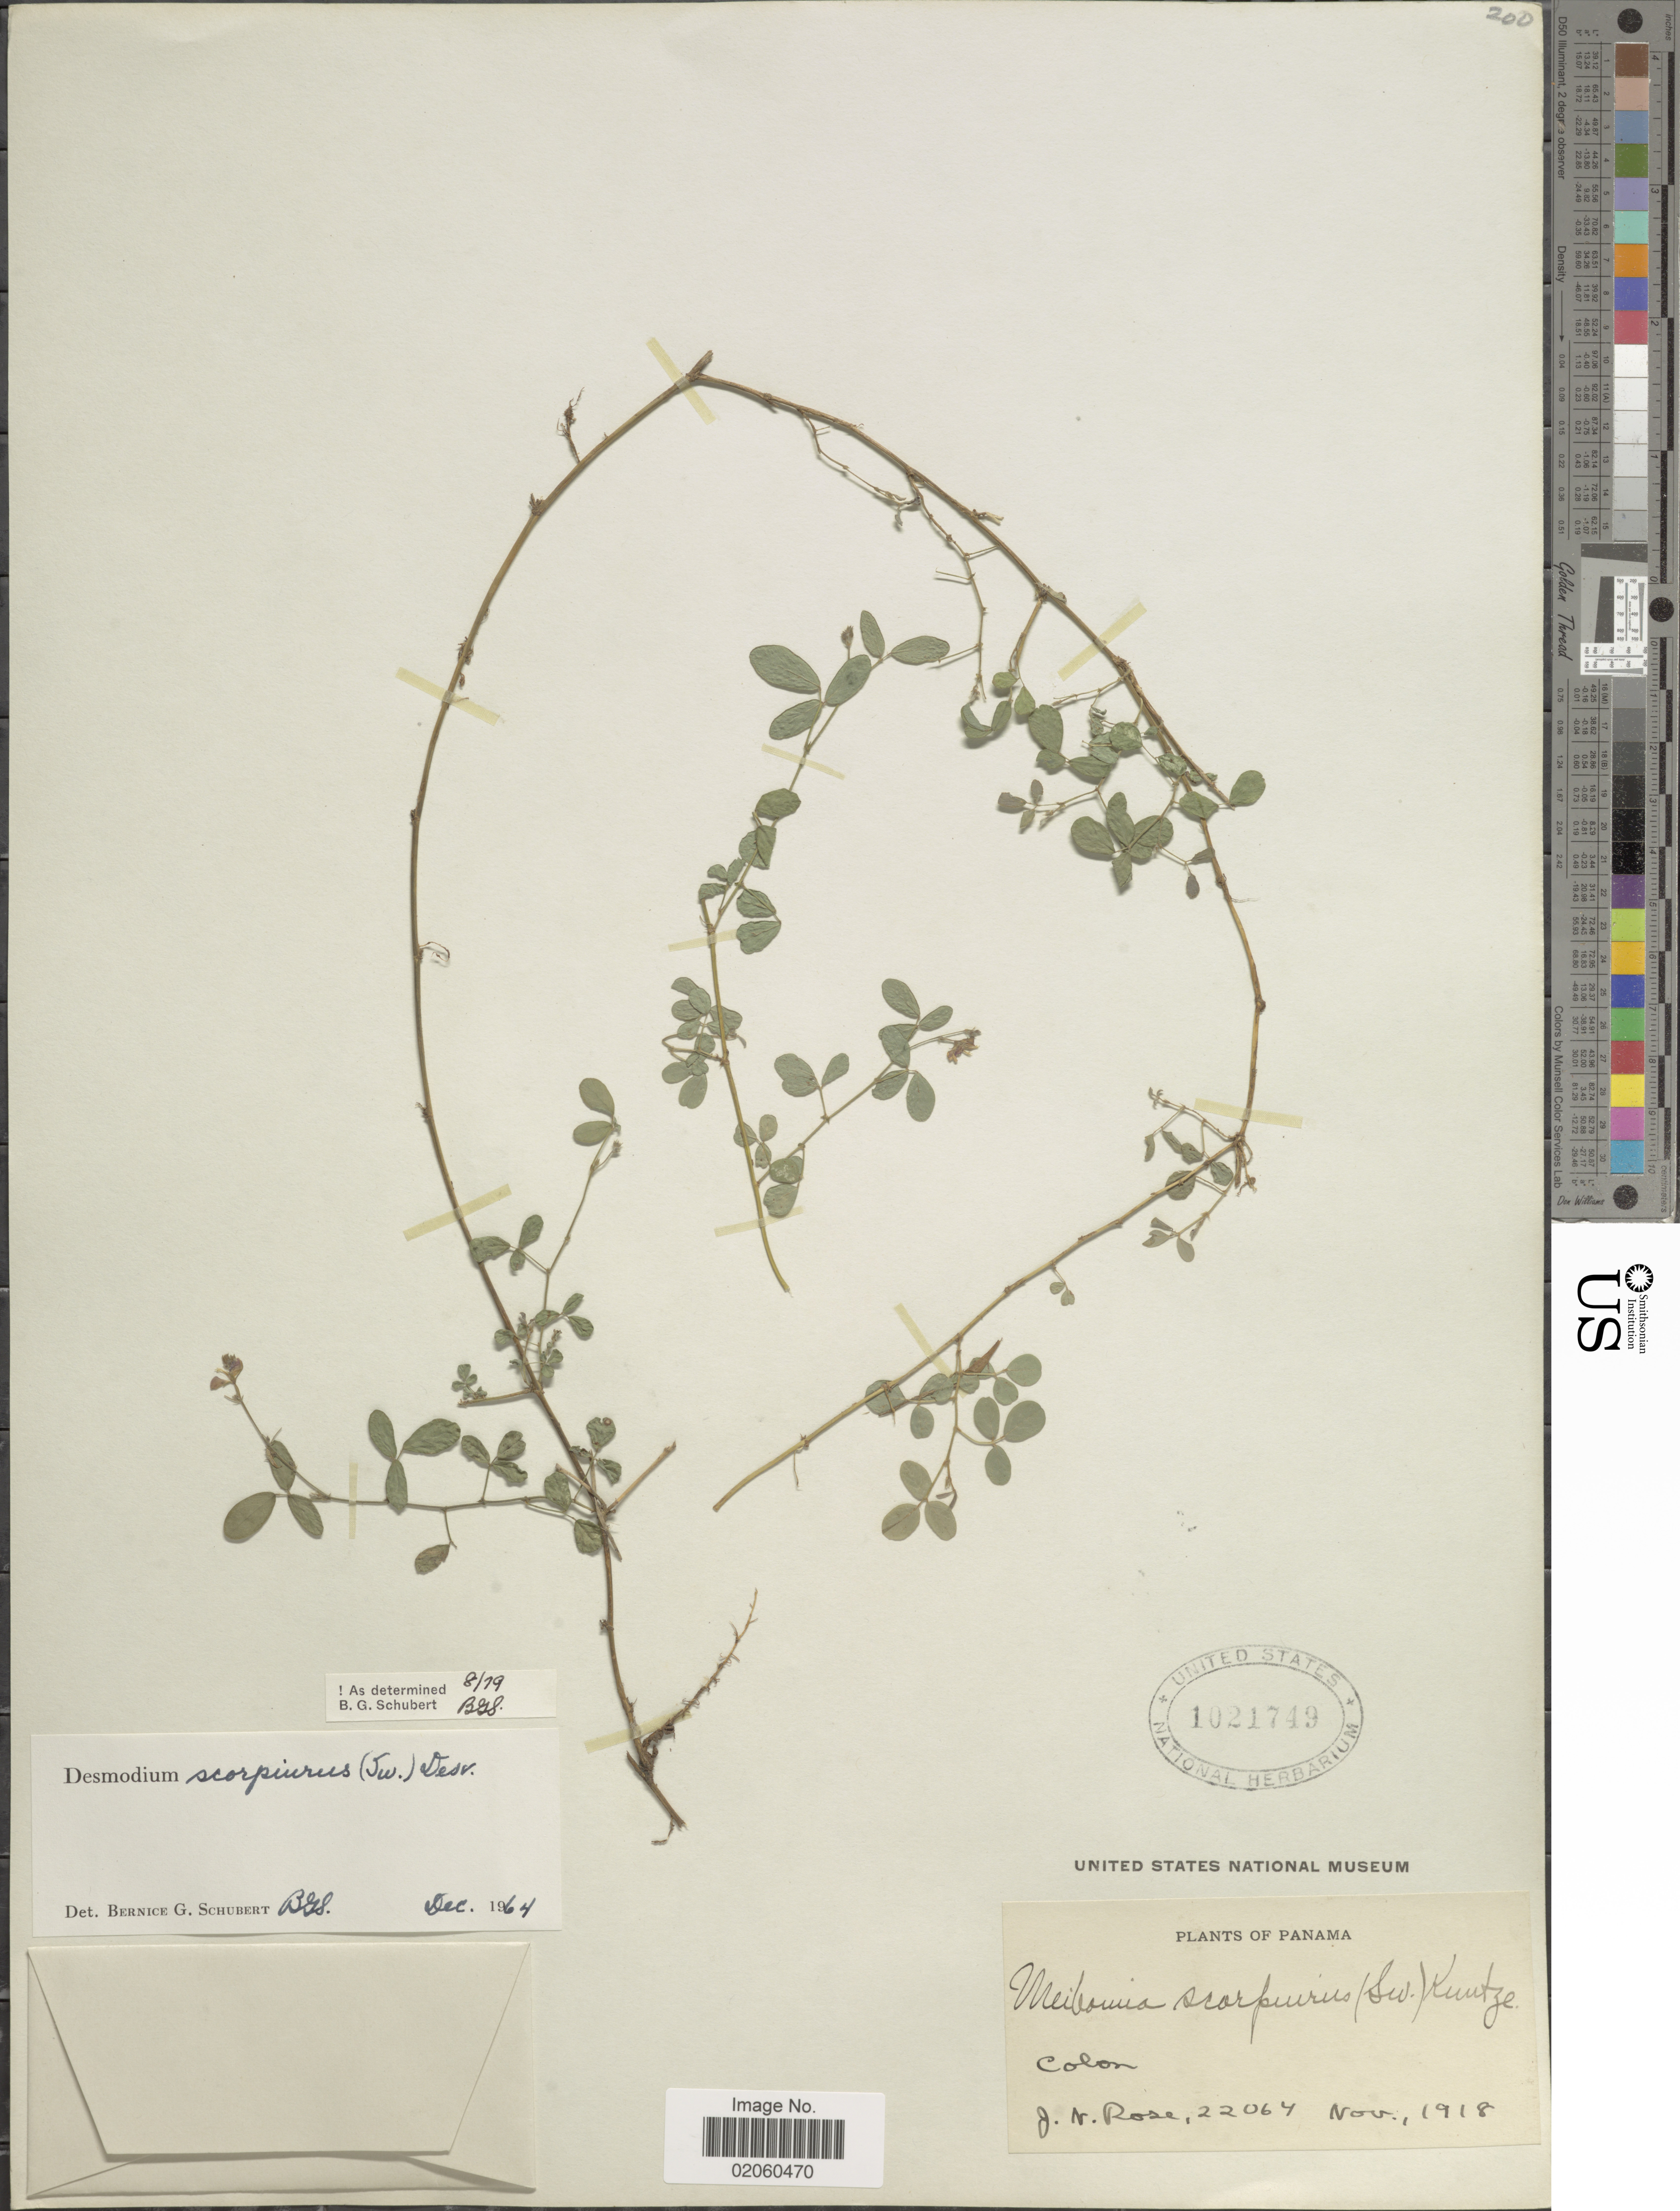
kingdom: Plantae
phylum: Tracheophyta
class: Magnoliopsida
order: Fabales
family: Fabaceae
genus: Desmodium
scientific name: Desmodium scorpiurus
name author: (Sw.) Desv. ex DC.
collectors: J. N. Rose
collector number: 22064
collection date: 1918-11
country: Panama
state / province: Colón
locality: Colon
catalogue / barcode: US 1021749